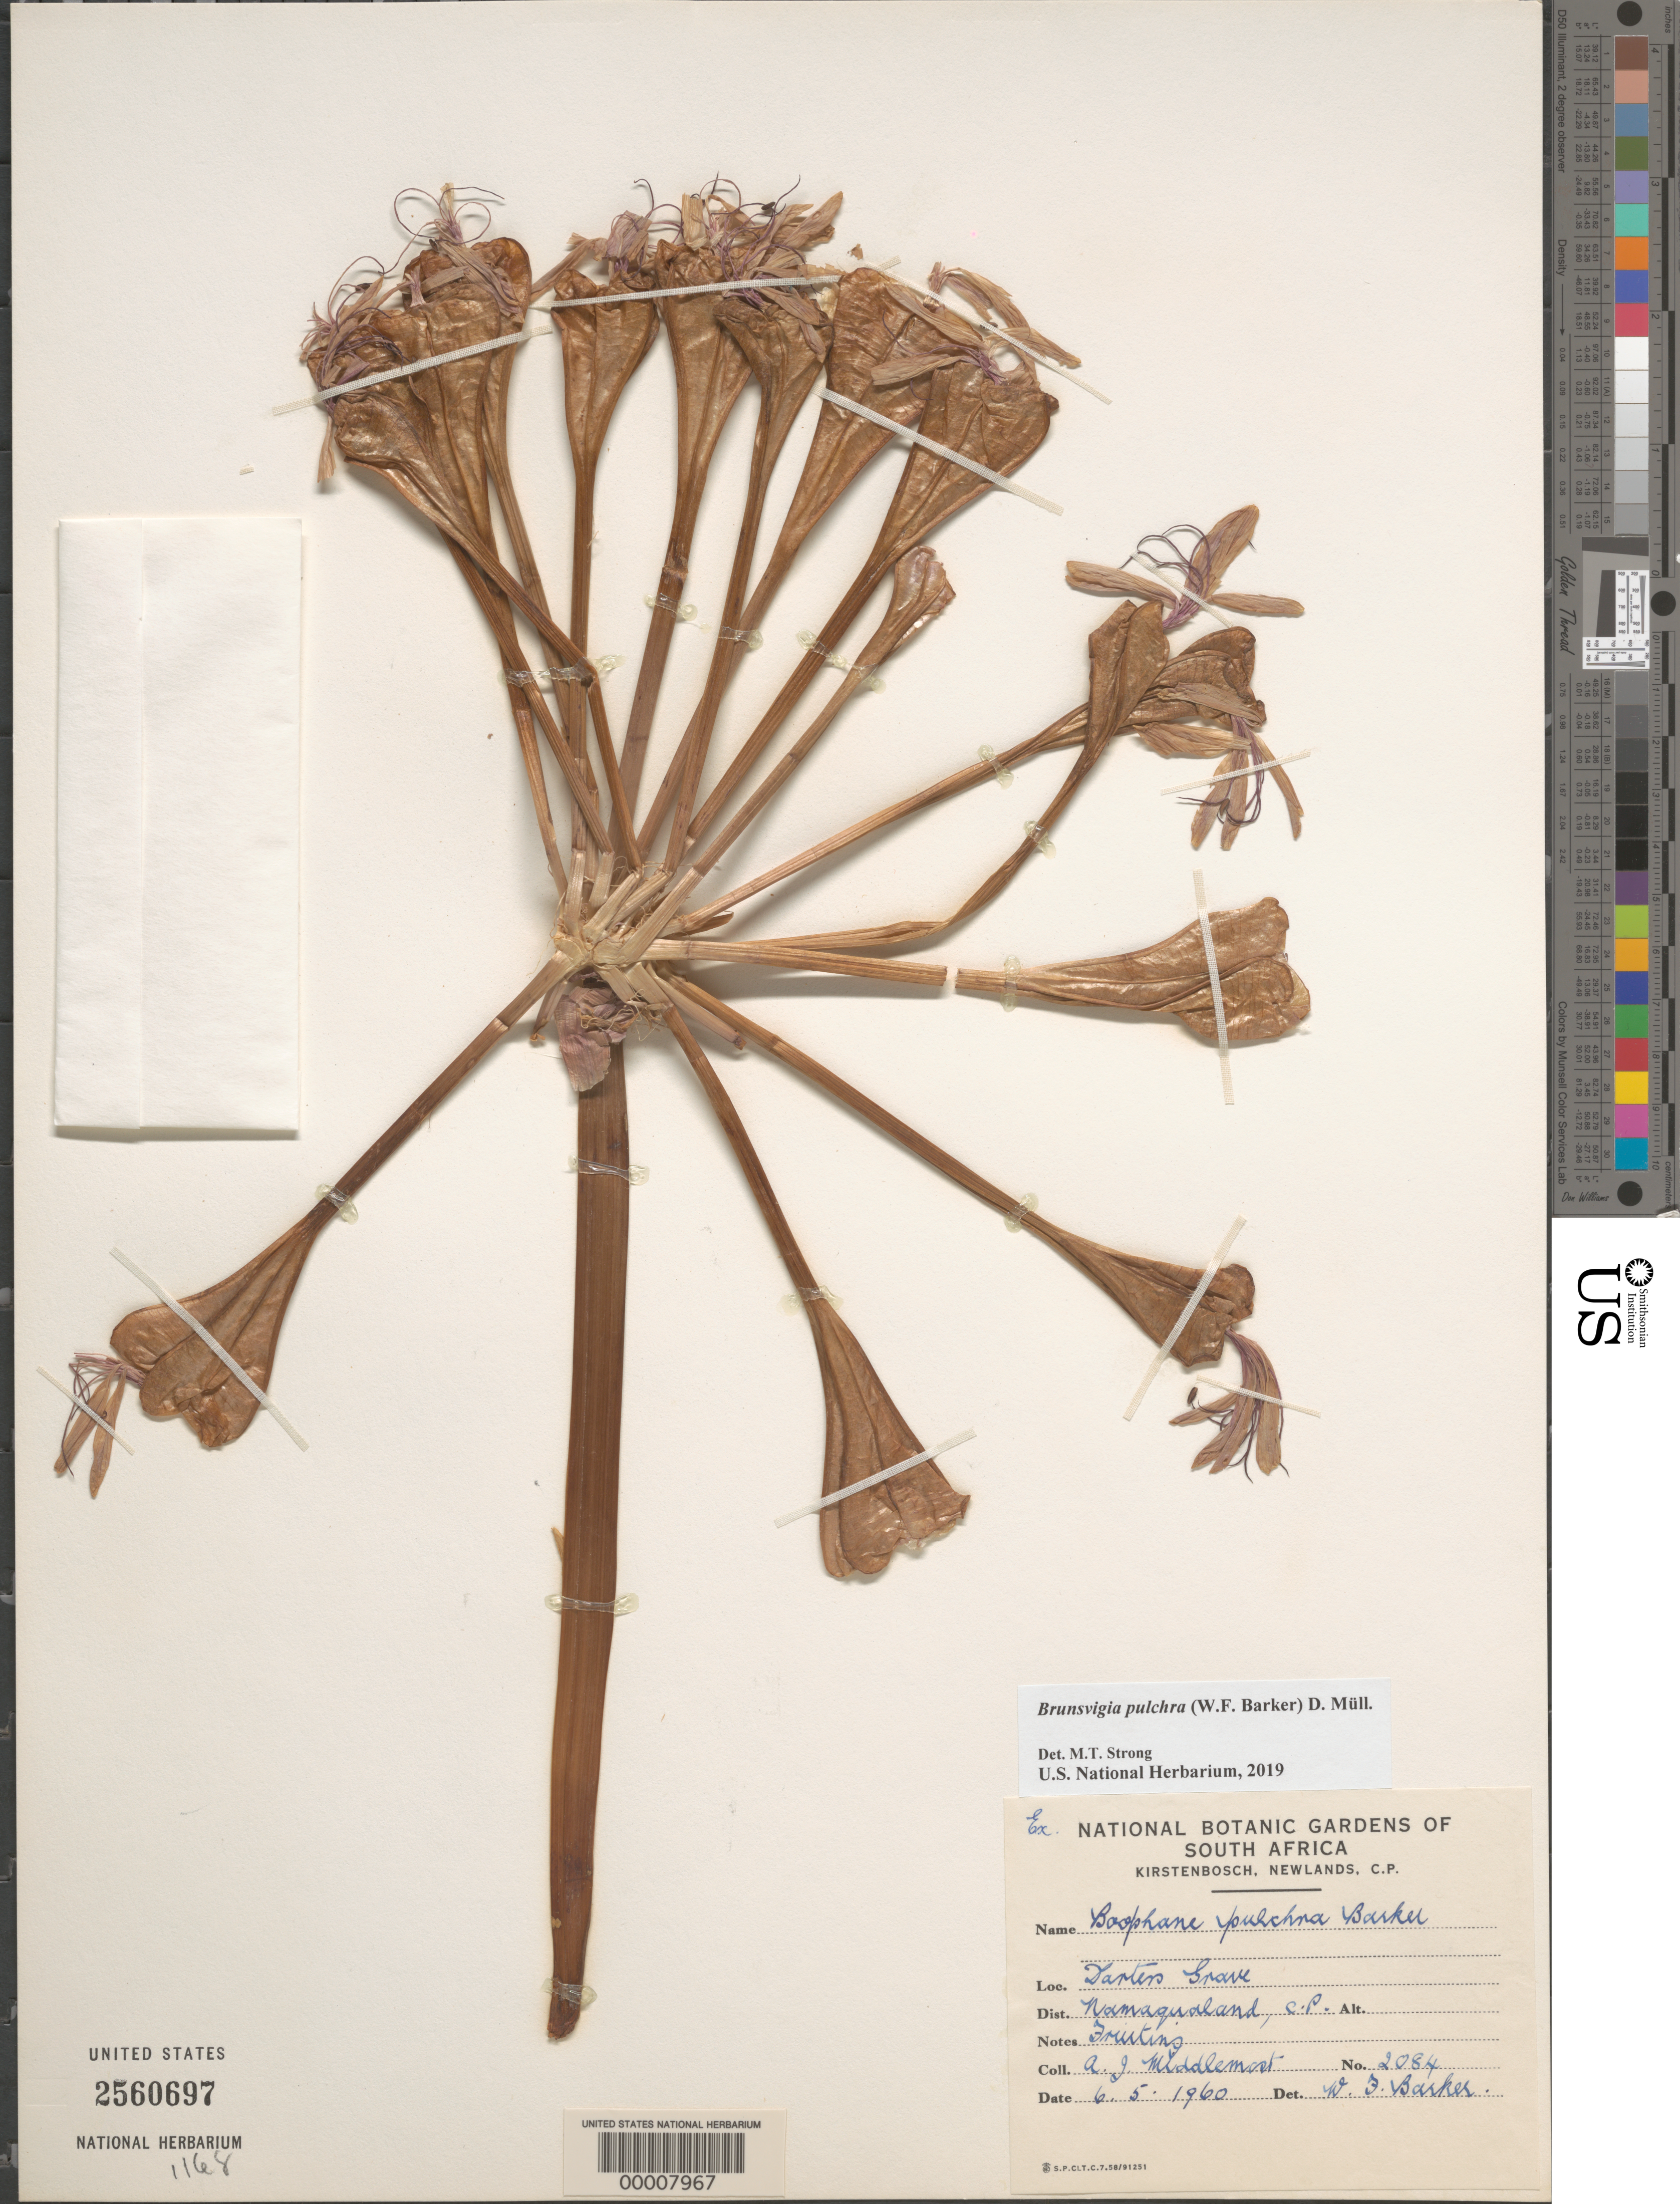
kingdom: Plantae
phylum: Tracheophyta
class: Liliopsida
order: Asparagales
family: Amaryllidaceae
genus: Brunsvigia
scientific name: Brunsvigia pulchra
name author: (W.F. Barker) D. Müll.-Doblies & U. Müll.-Doblies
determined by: Strong, Mark T., (BOT), Smithsonian Institution - National Museum of Natural History (UNITED STATES)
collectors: A. Middlemost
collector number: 2084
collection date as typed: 06 May 1960 or 05 Jun 1960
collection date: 1960-05-06 or 1960-06-05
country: South Africa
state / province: Northern Cape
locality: Darters Grave, 22 mi. N of Garies. Namaqualand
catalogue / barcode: US 2560697